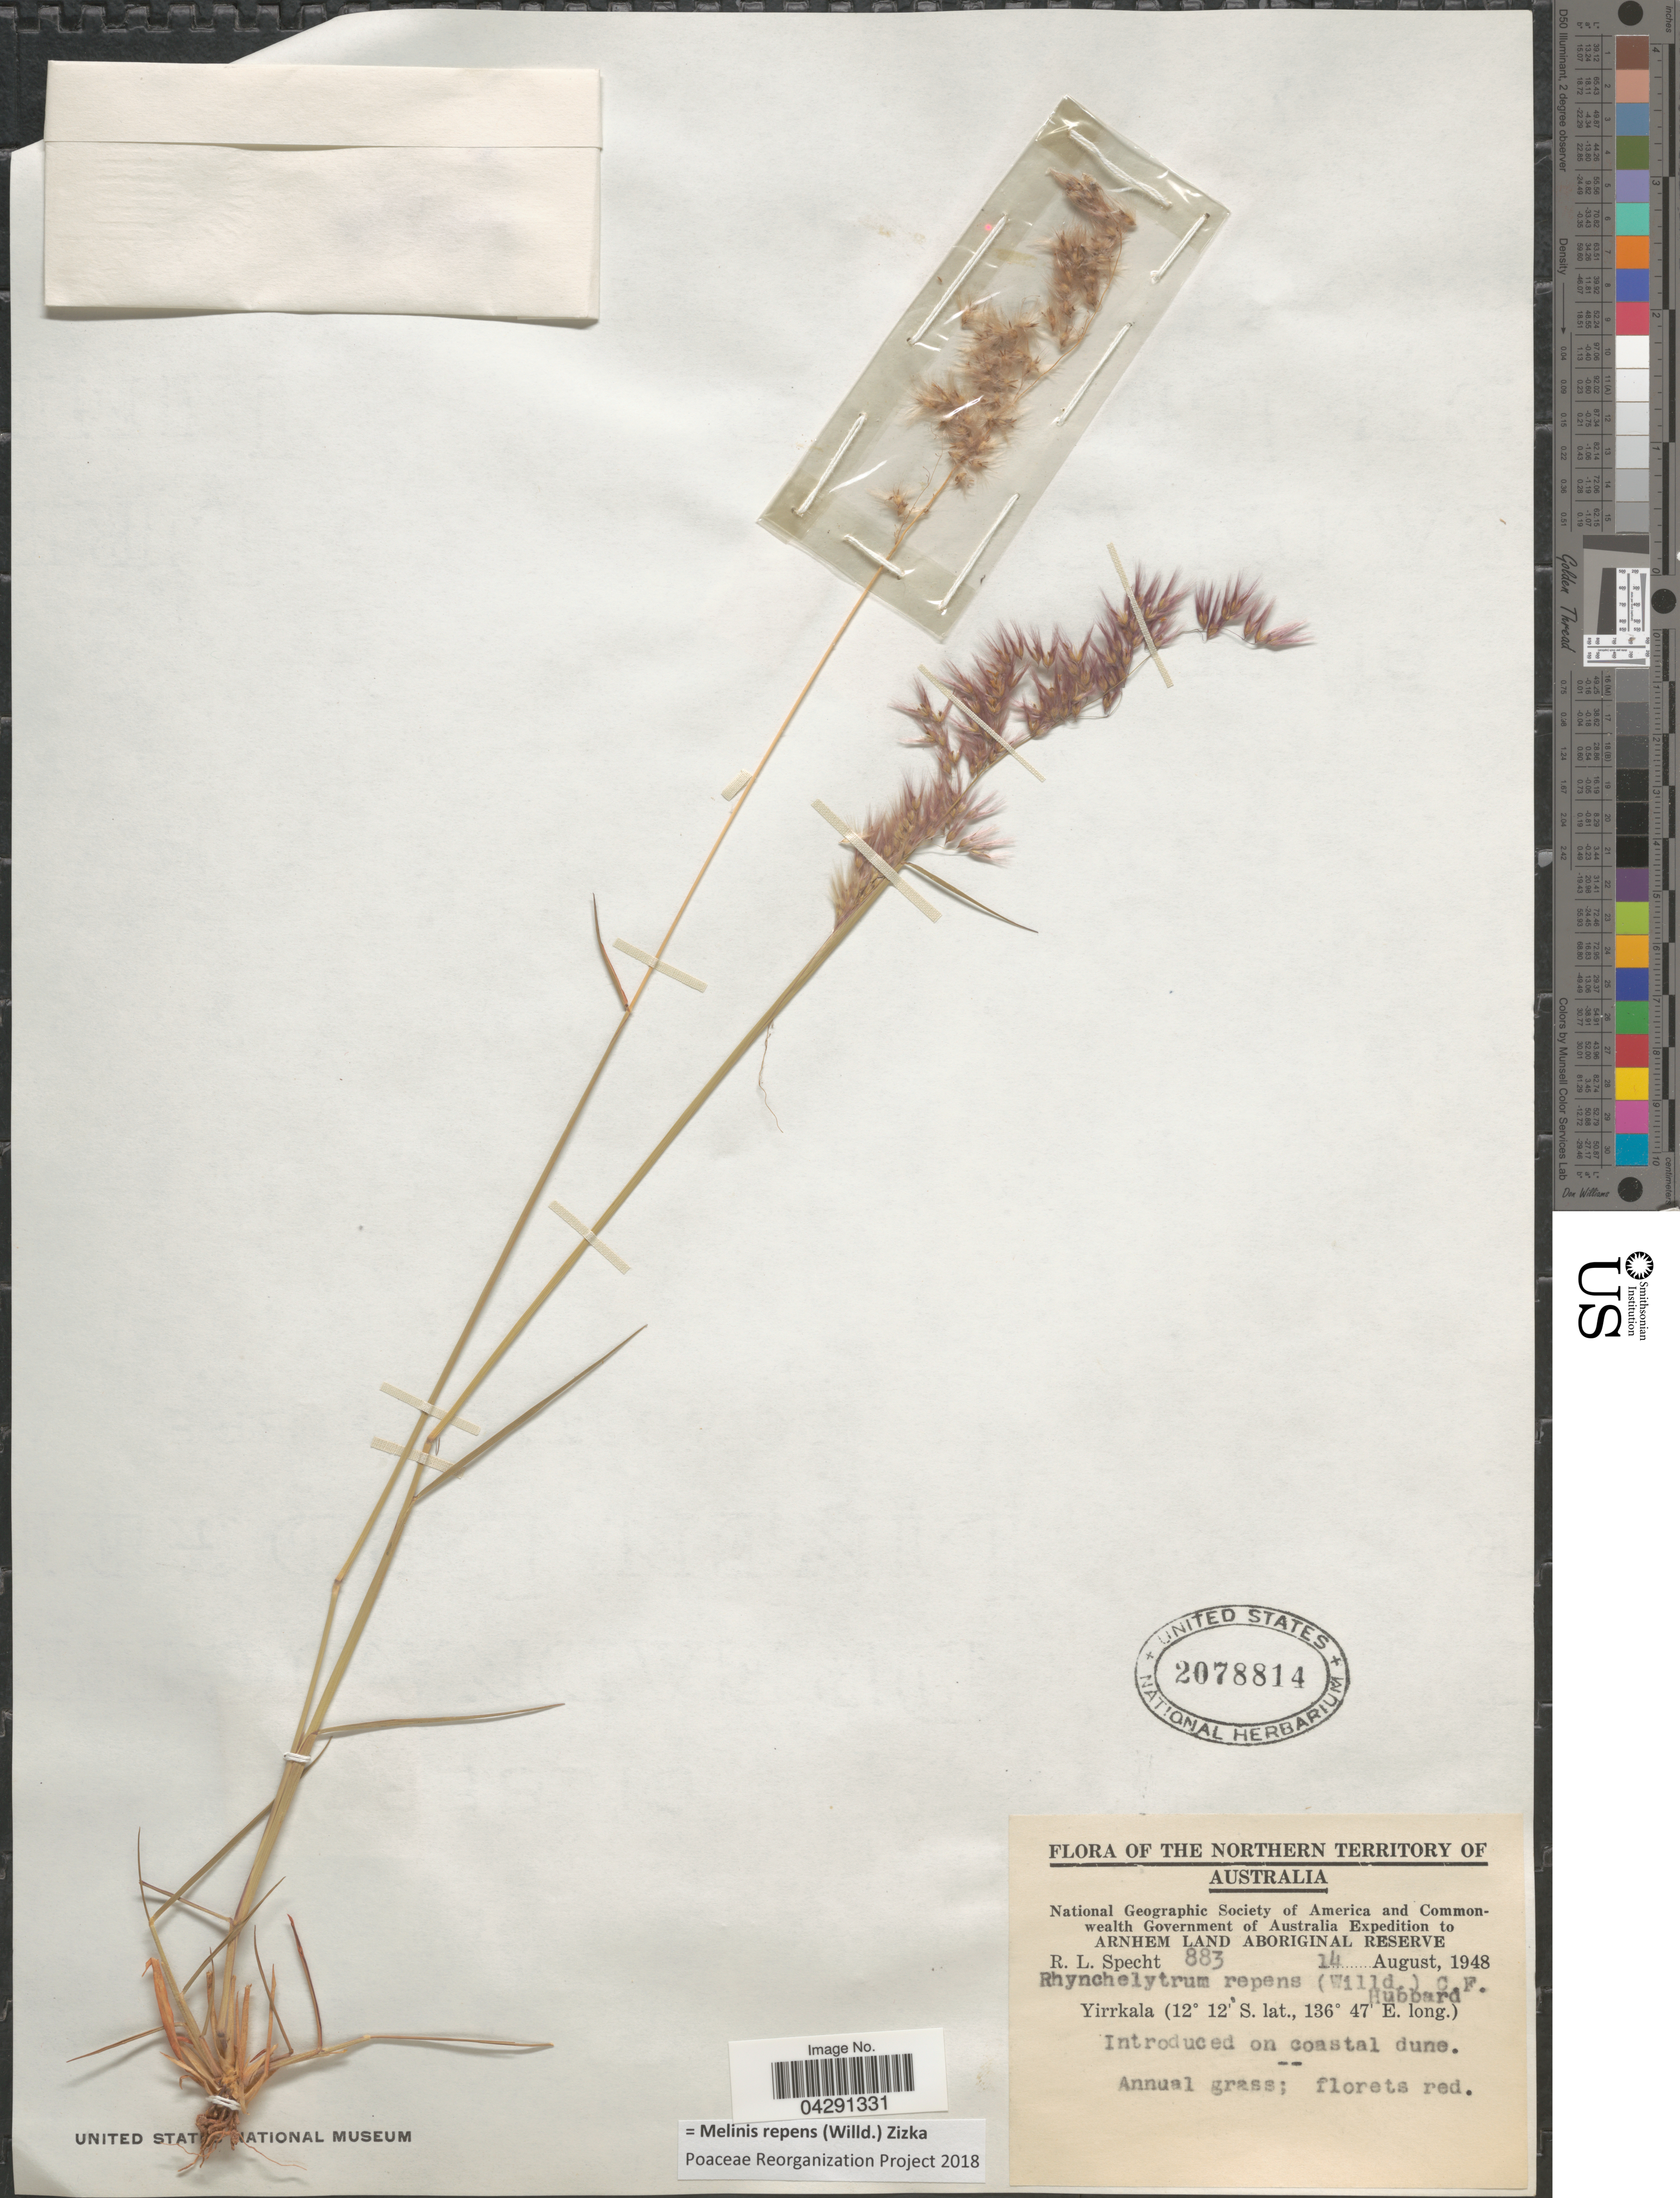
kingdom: Plantae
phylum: Tracheophyta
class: Liliopsida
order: Poales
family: Poaceae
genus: Melinis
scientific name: Melinis repens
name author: (Willd.) Zizka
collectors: R. L. Specht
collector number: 883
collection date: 1948-08-14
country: Australia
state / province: Northern Territory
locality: The Northern Territory of Australia. Australia Expedition to Arnhem Land Aboriginal Reserve. Yirrkala.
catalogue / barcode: US 2078814